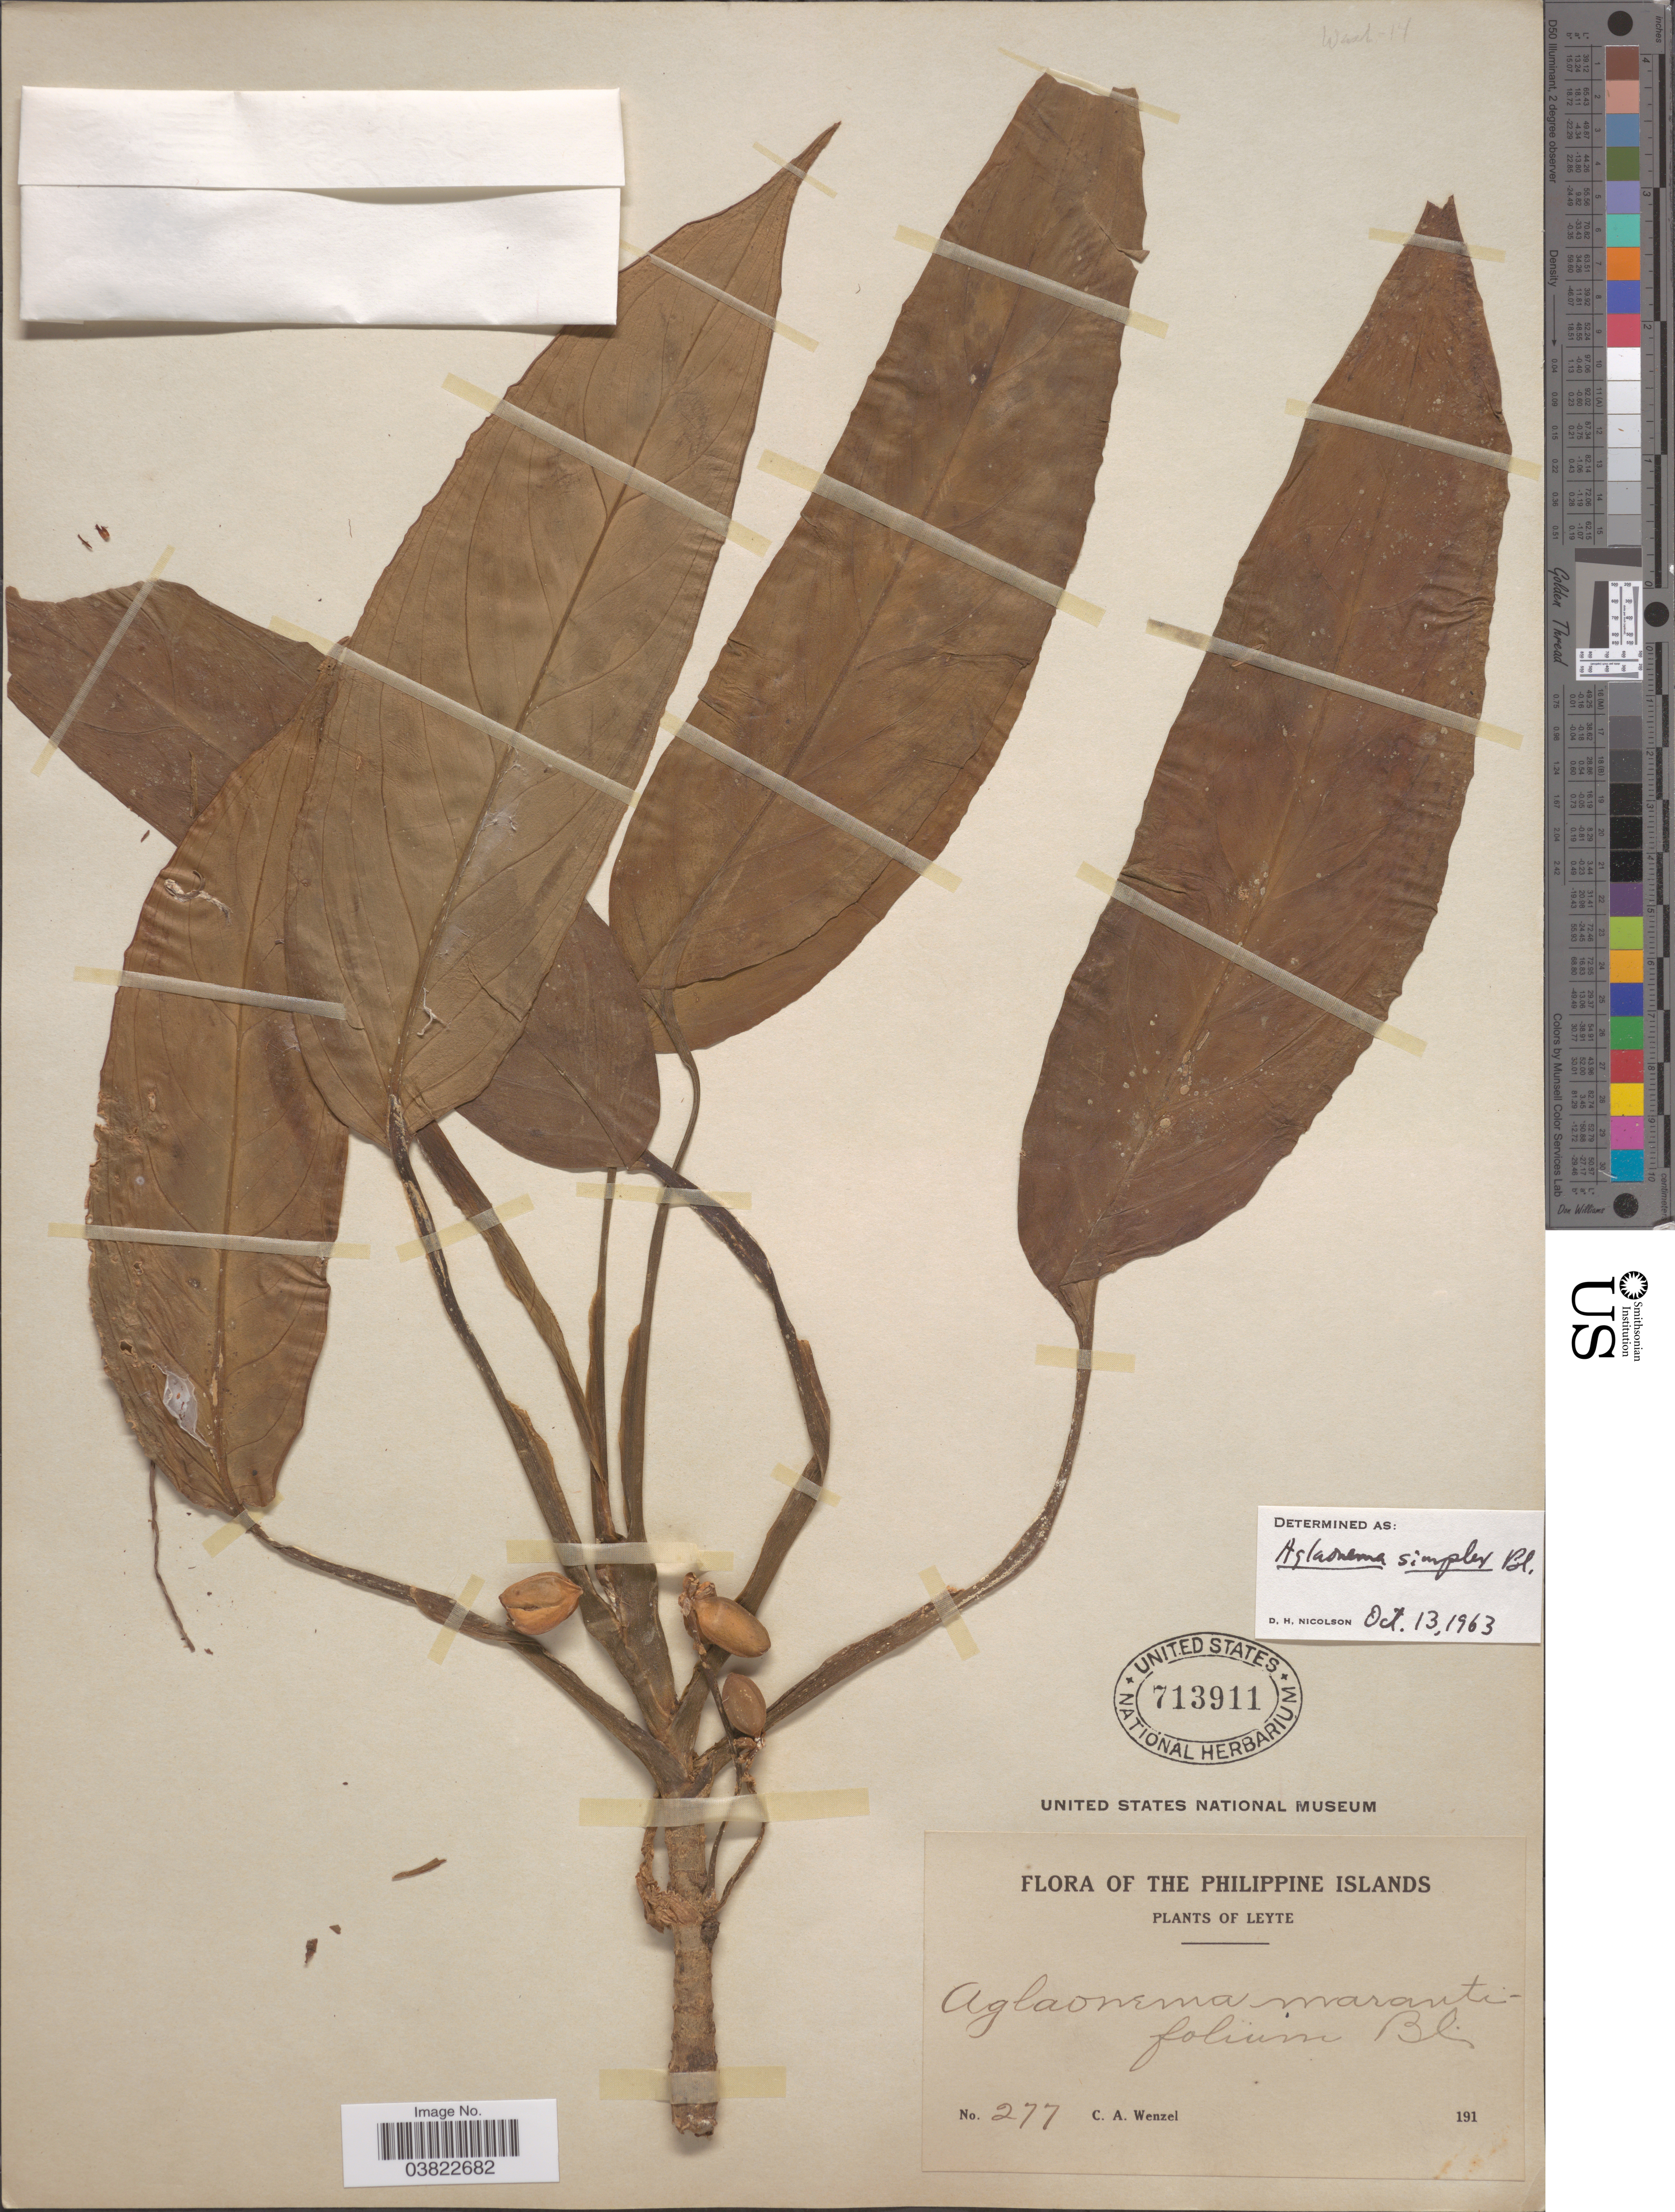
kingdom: Plantae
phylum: Tracheophyta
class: Liliopsida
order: Alismatales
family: Araceae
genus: Aglaonema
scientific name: Aglaonema simplex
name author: Blume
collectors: C. Wenzel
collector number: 277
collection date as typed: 191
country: Philippines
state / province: Eastern Visayas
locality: Leyte.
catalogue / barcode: US 713911